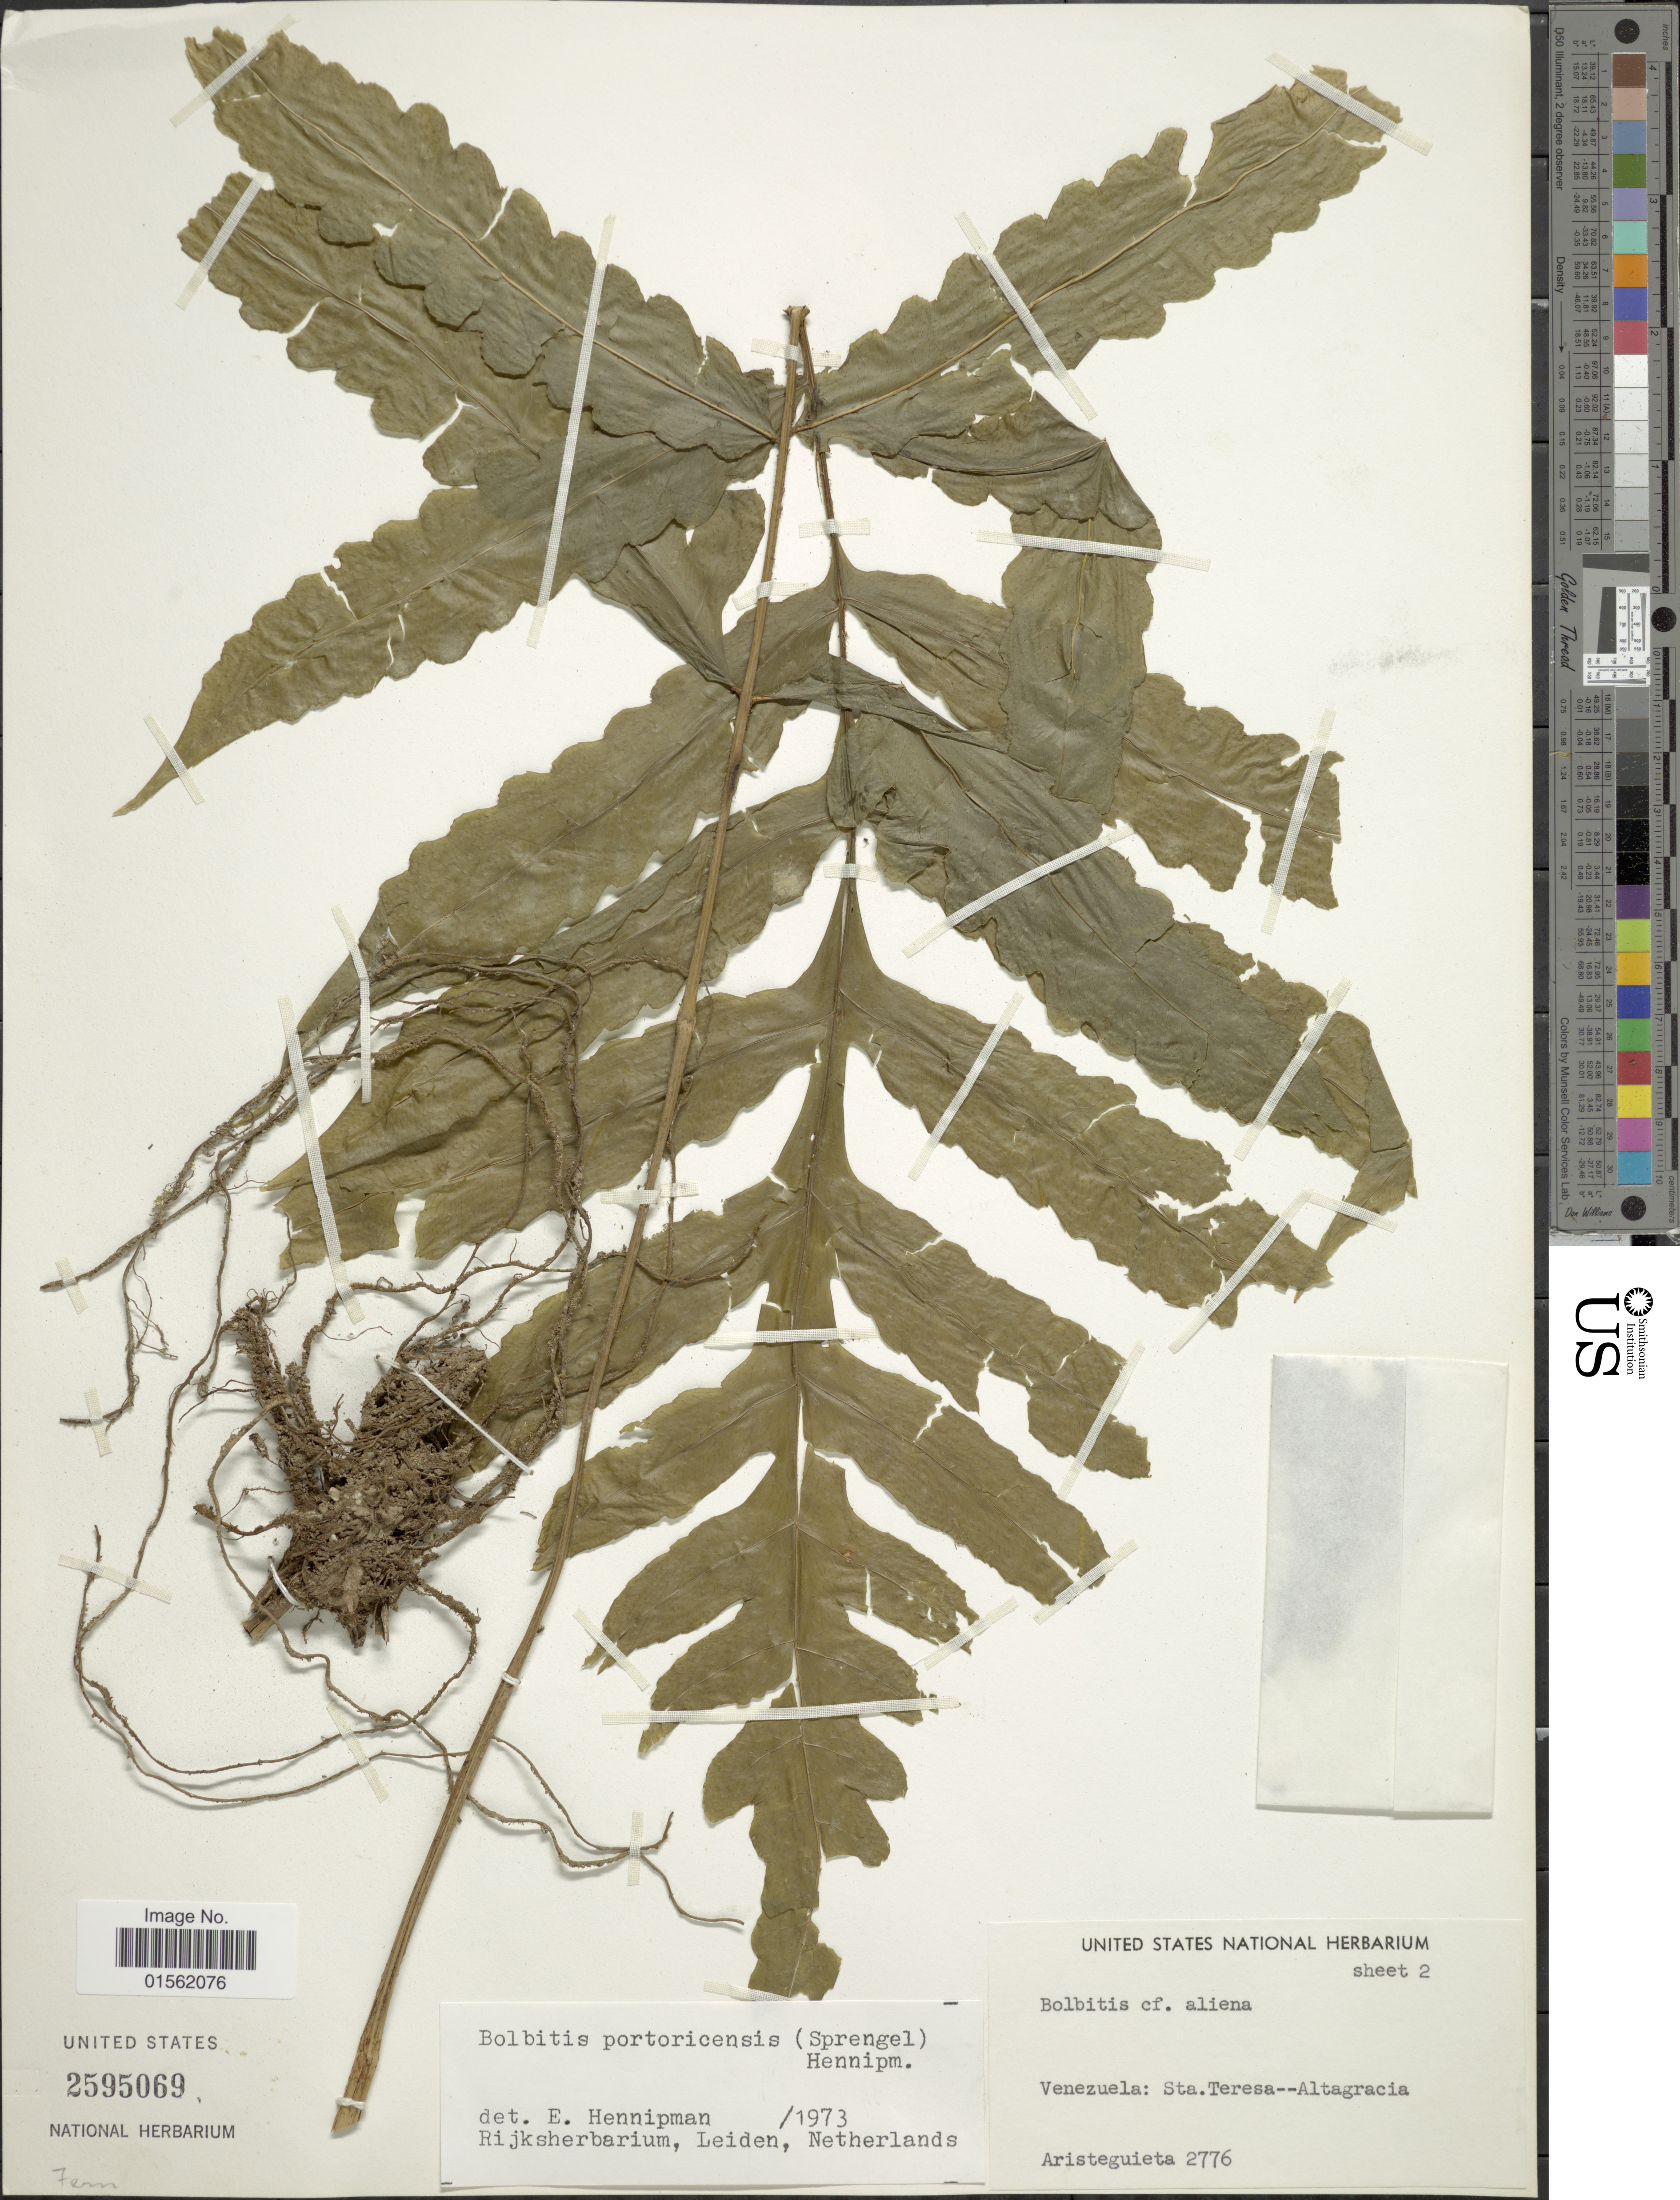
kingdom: Plantae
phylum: Tracheophyta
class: Polypodiopsida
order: Polypodiales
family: Dryopteridaceae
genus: Bolbitis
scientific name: Bolbitis portoricensis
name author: (Spreng.) Hennipman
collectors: -. Aristeguieta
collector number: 2776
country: Venezuela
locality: Sta. Teresa--Altagracia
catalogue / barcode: US 2595069